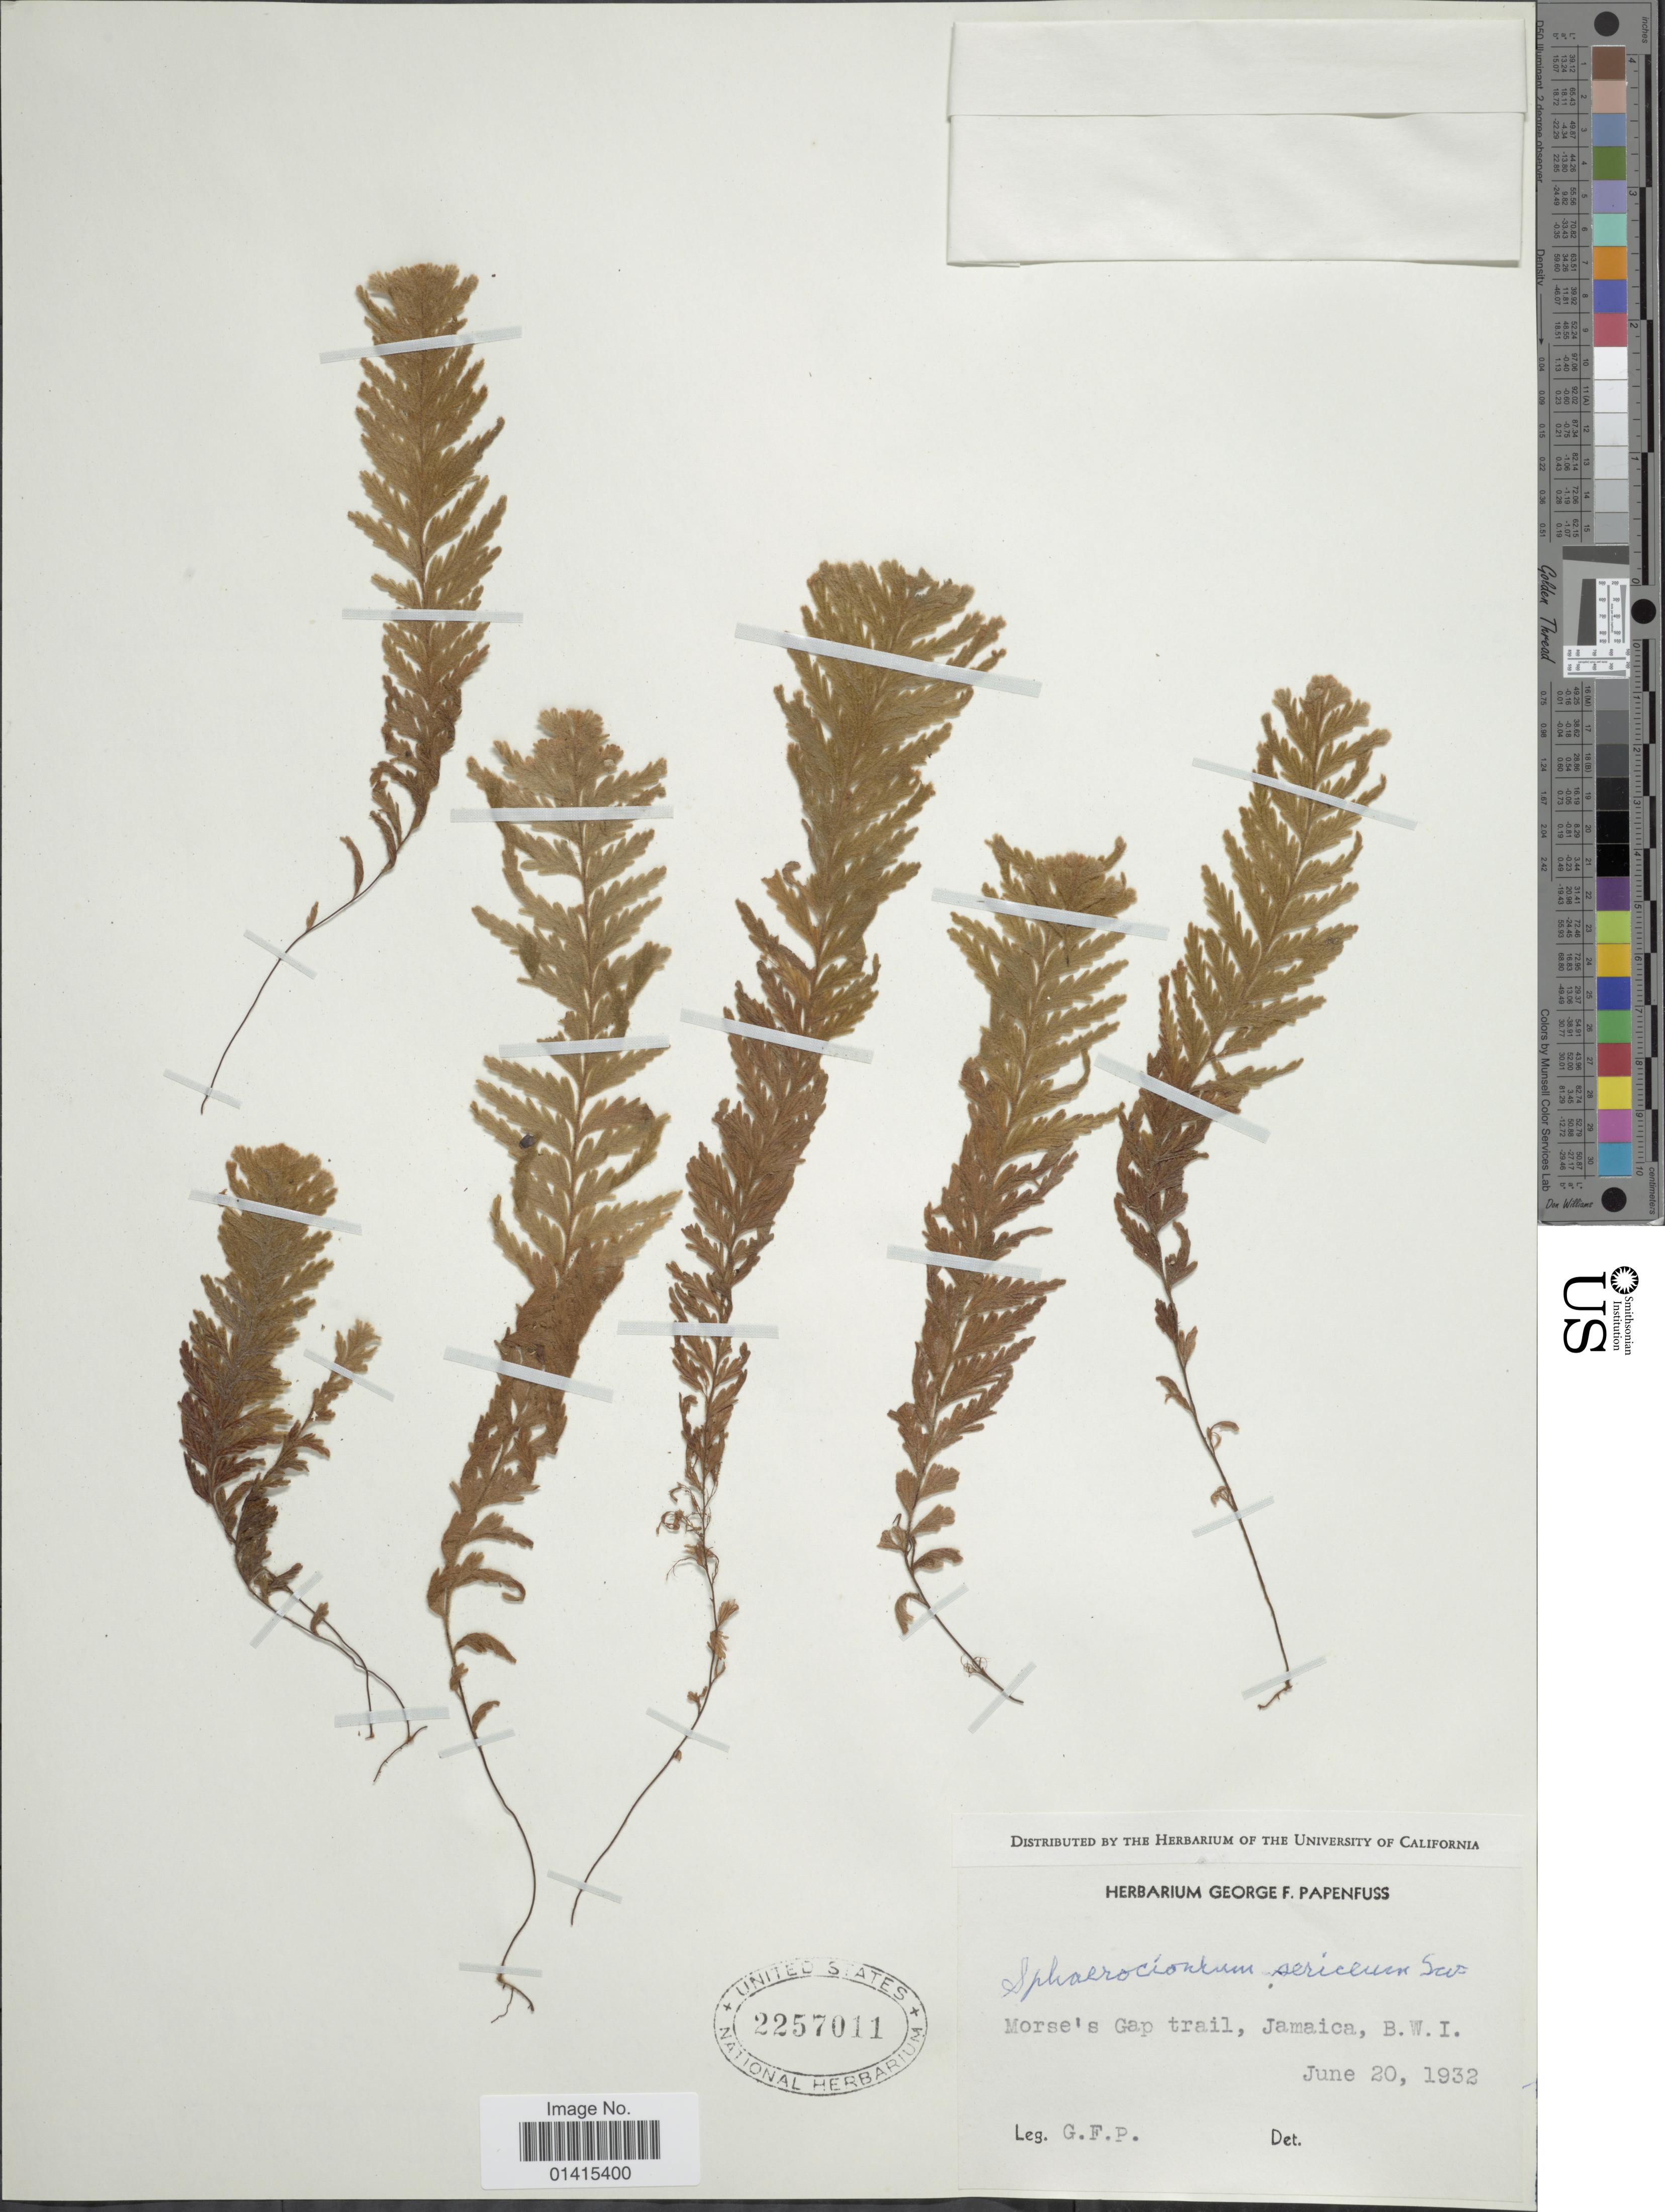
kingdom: Plantae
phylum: Tracheophyta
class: Polypodiopsida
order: Hymenophyllales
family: Hymenophyllaceae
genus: Hymenophyllum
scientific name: Hymenophyllum sericeum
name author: Sw. in Schrad.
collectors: G. Papenfuss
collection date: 1932-06-20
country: Jamaica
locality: Morse's Gap trail, Jamaica, B.W.I.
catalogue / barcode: US 2257011